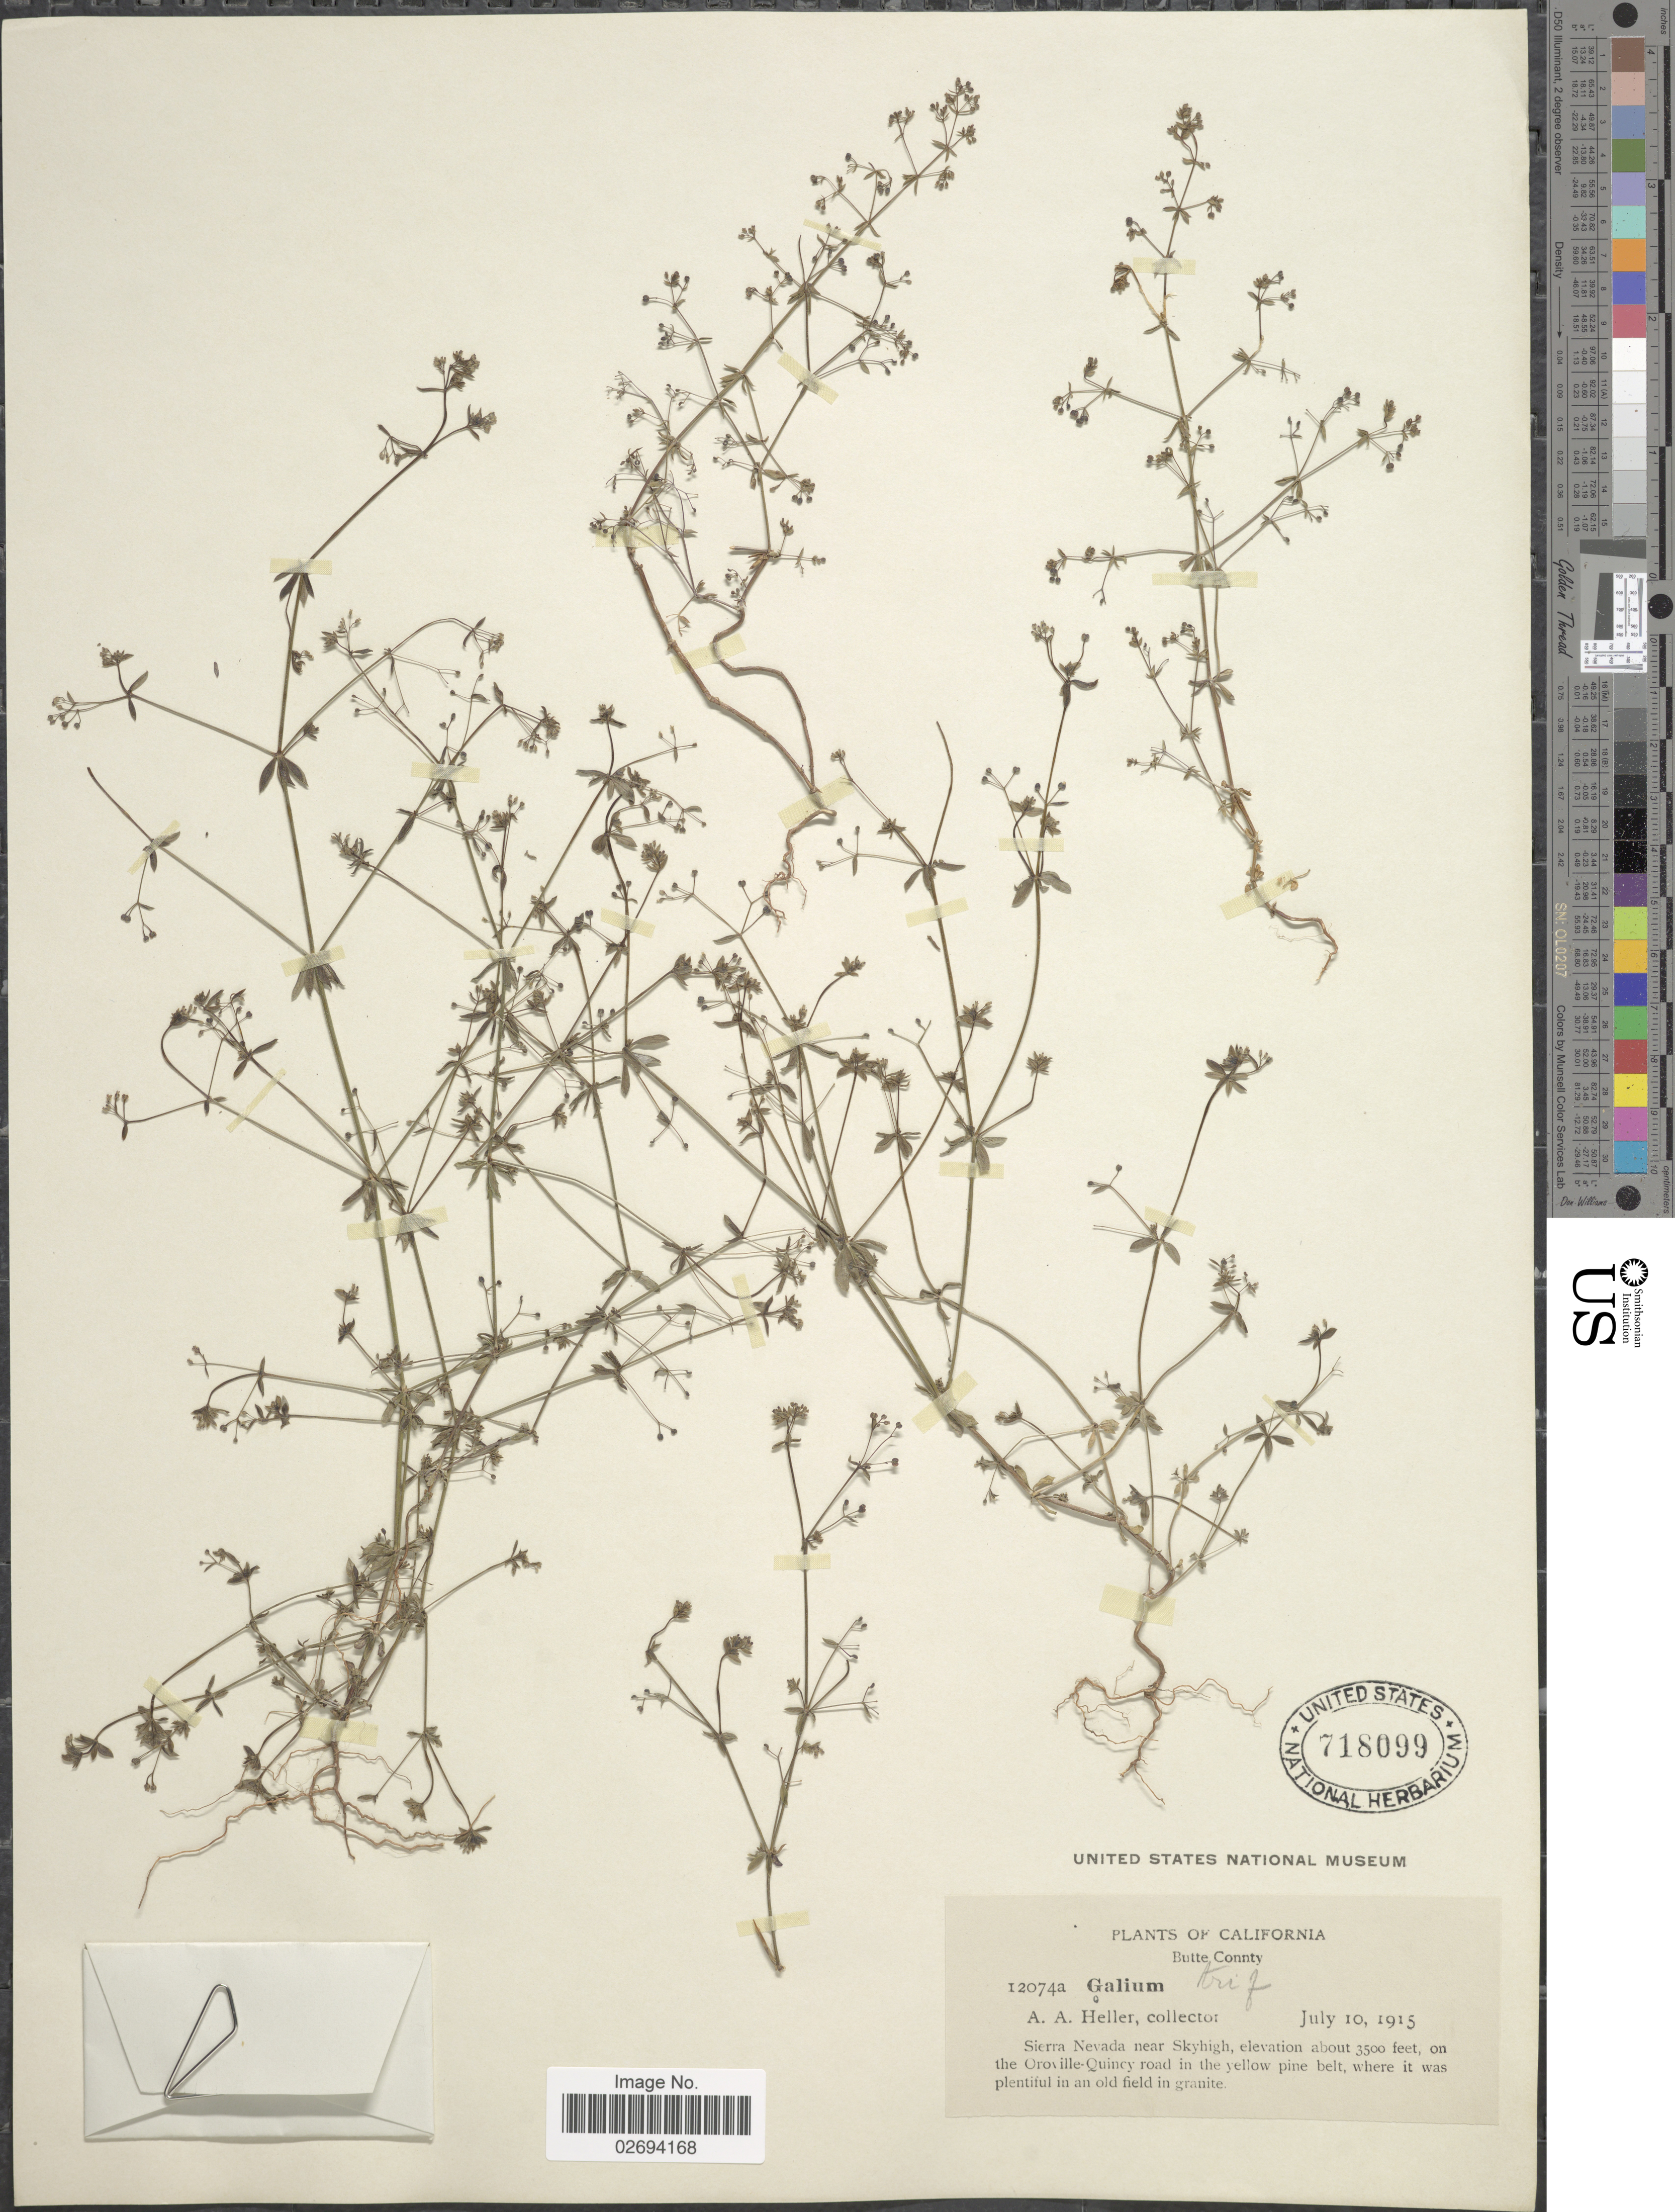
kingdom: Plantae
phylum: Tracheophyta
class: Magnoliopsida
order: Gentianales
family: Rubiaceae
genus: Galium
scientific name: Galium trifidum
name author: L.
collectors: A. A. Heller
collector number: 12074a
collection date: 1915-07-10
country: United States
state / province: California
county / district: Butte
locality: Butte County, Sierra Nevada near Skyhigh, on the Oroville-Quincy road in the yellow pine belt, where it was plentiful in an old field in granite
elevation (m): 1067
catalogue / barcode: US 718099